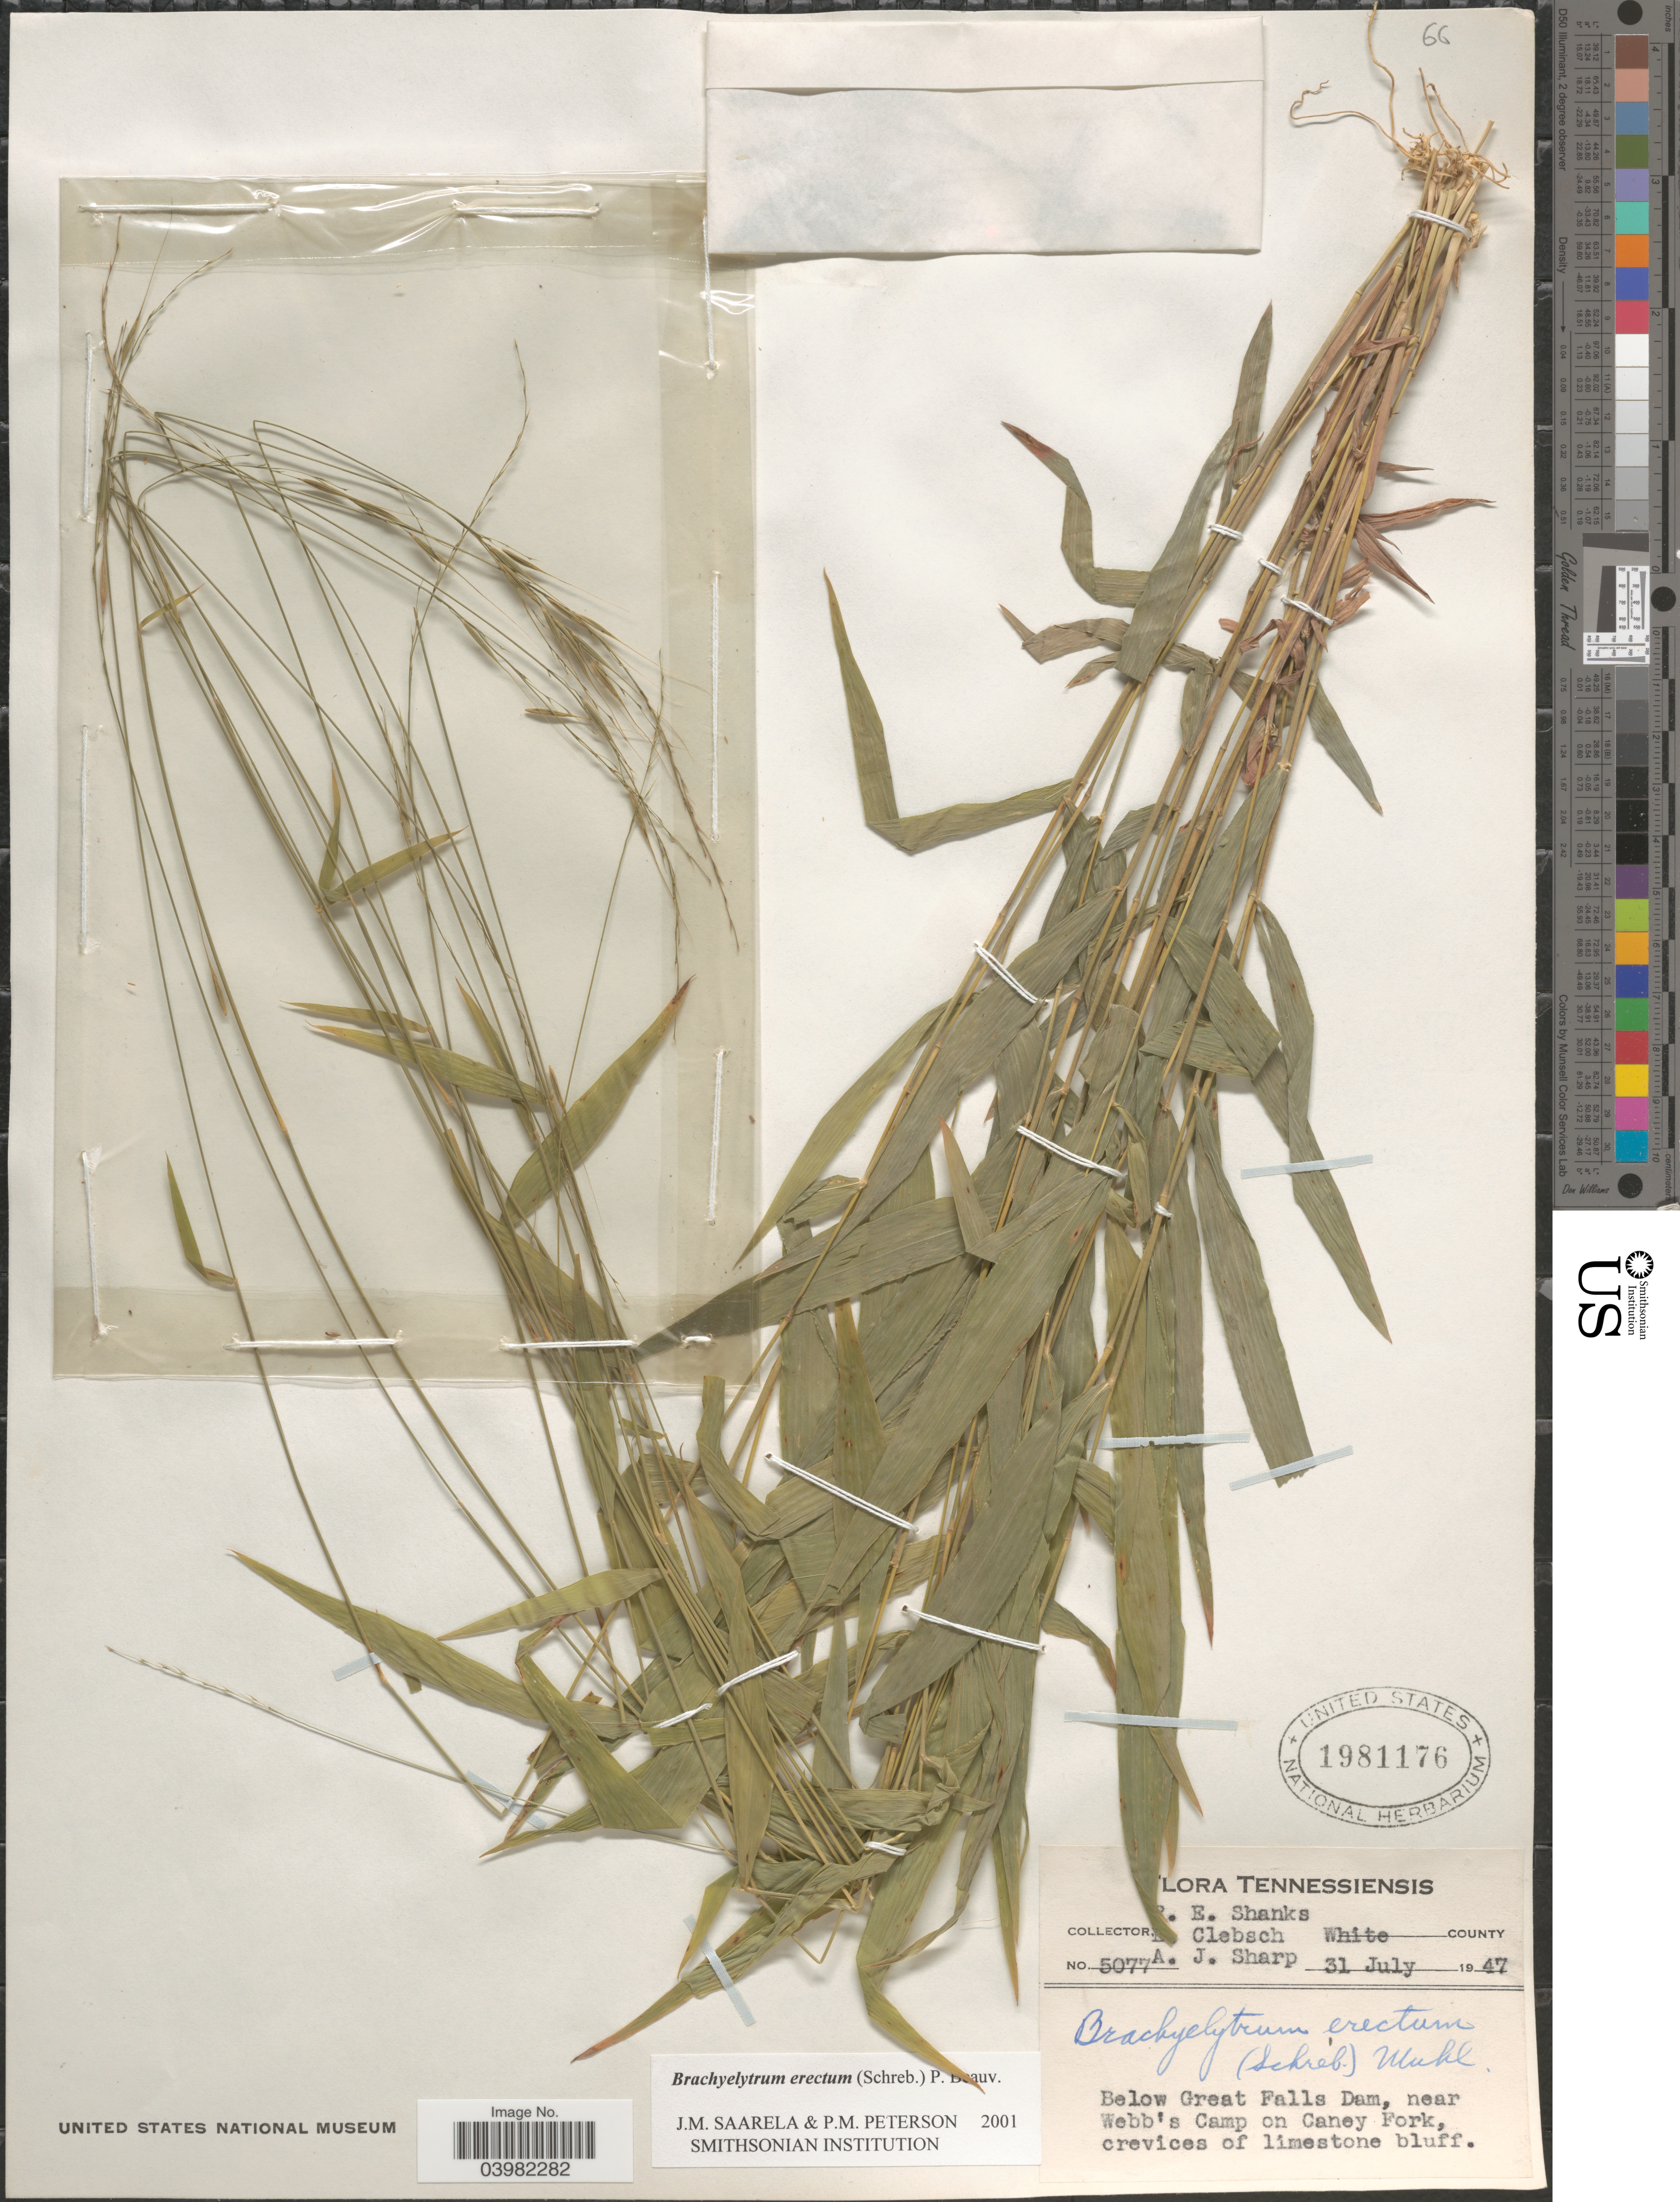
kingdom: Plantae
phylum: Tracheophyta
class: Liliopsida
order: Poales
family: Poaceae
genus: Brachyelytrum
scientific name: Brachyelytrum erectum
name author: (Schreb.) P. Beauv.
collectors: R. Shanks, Clebsch & A. J. Sharp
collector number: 5077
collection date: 1947-07-31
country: United States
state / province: Tennessee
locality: White County. Below Great Falls Dam, near Webb's Camp on Caney Fork.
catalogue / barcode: US 1981176